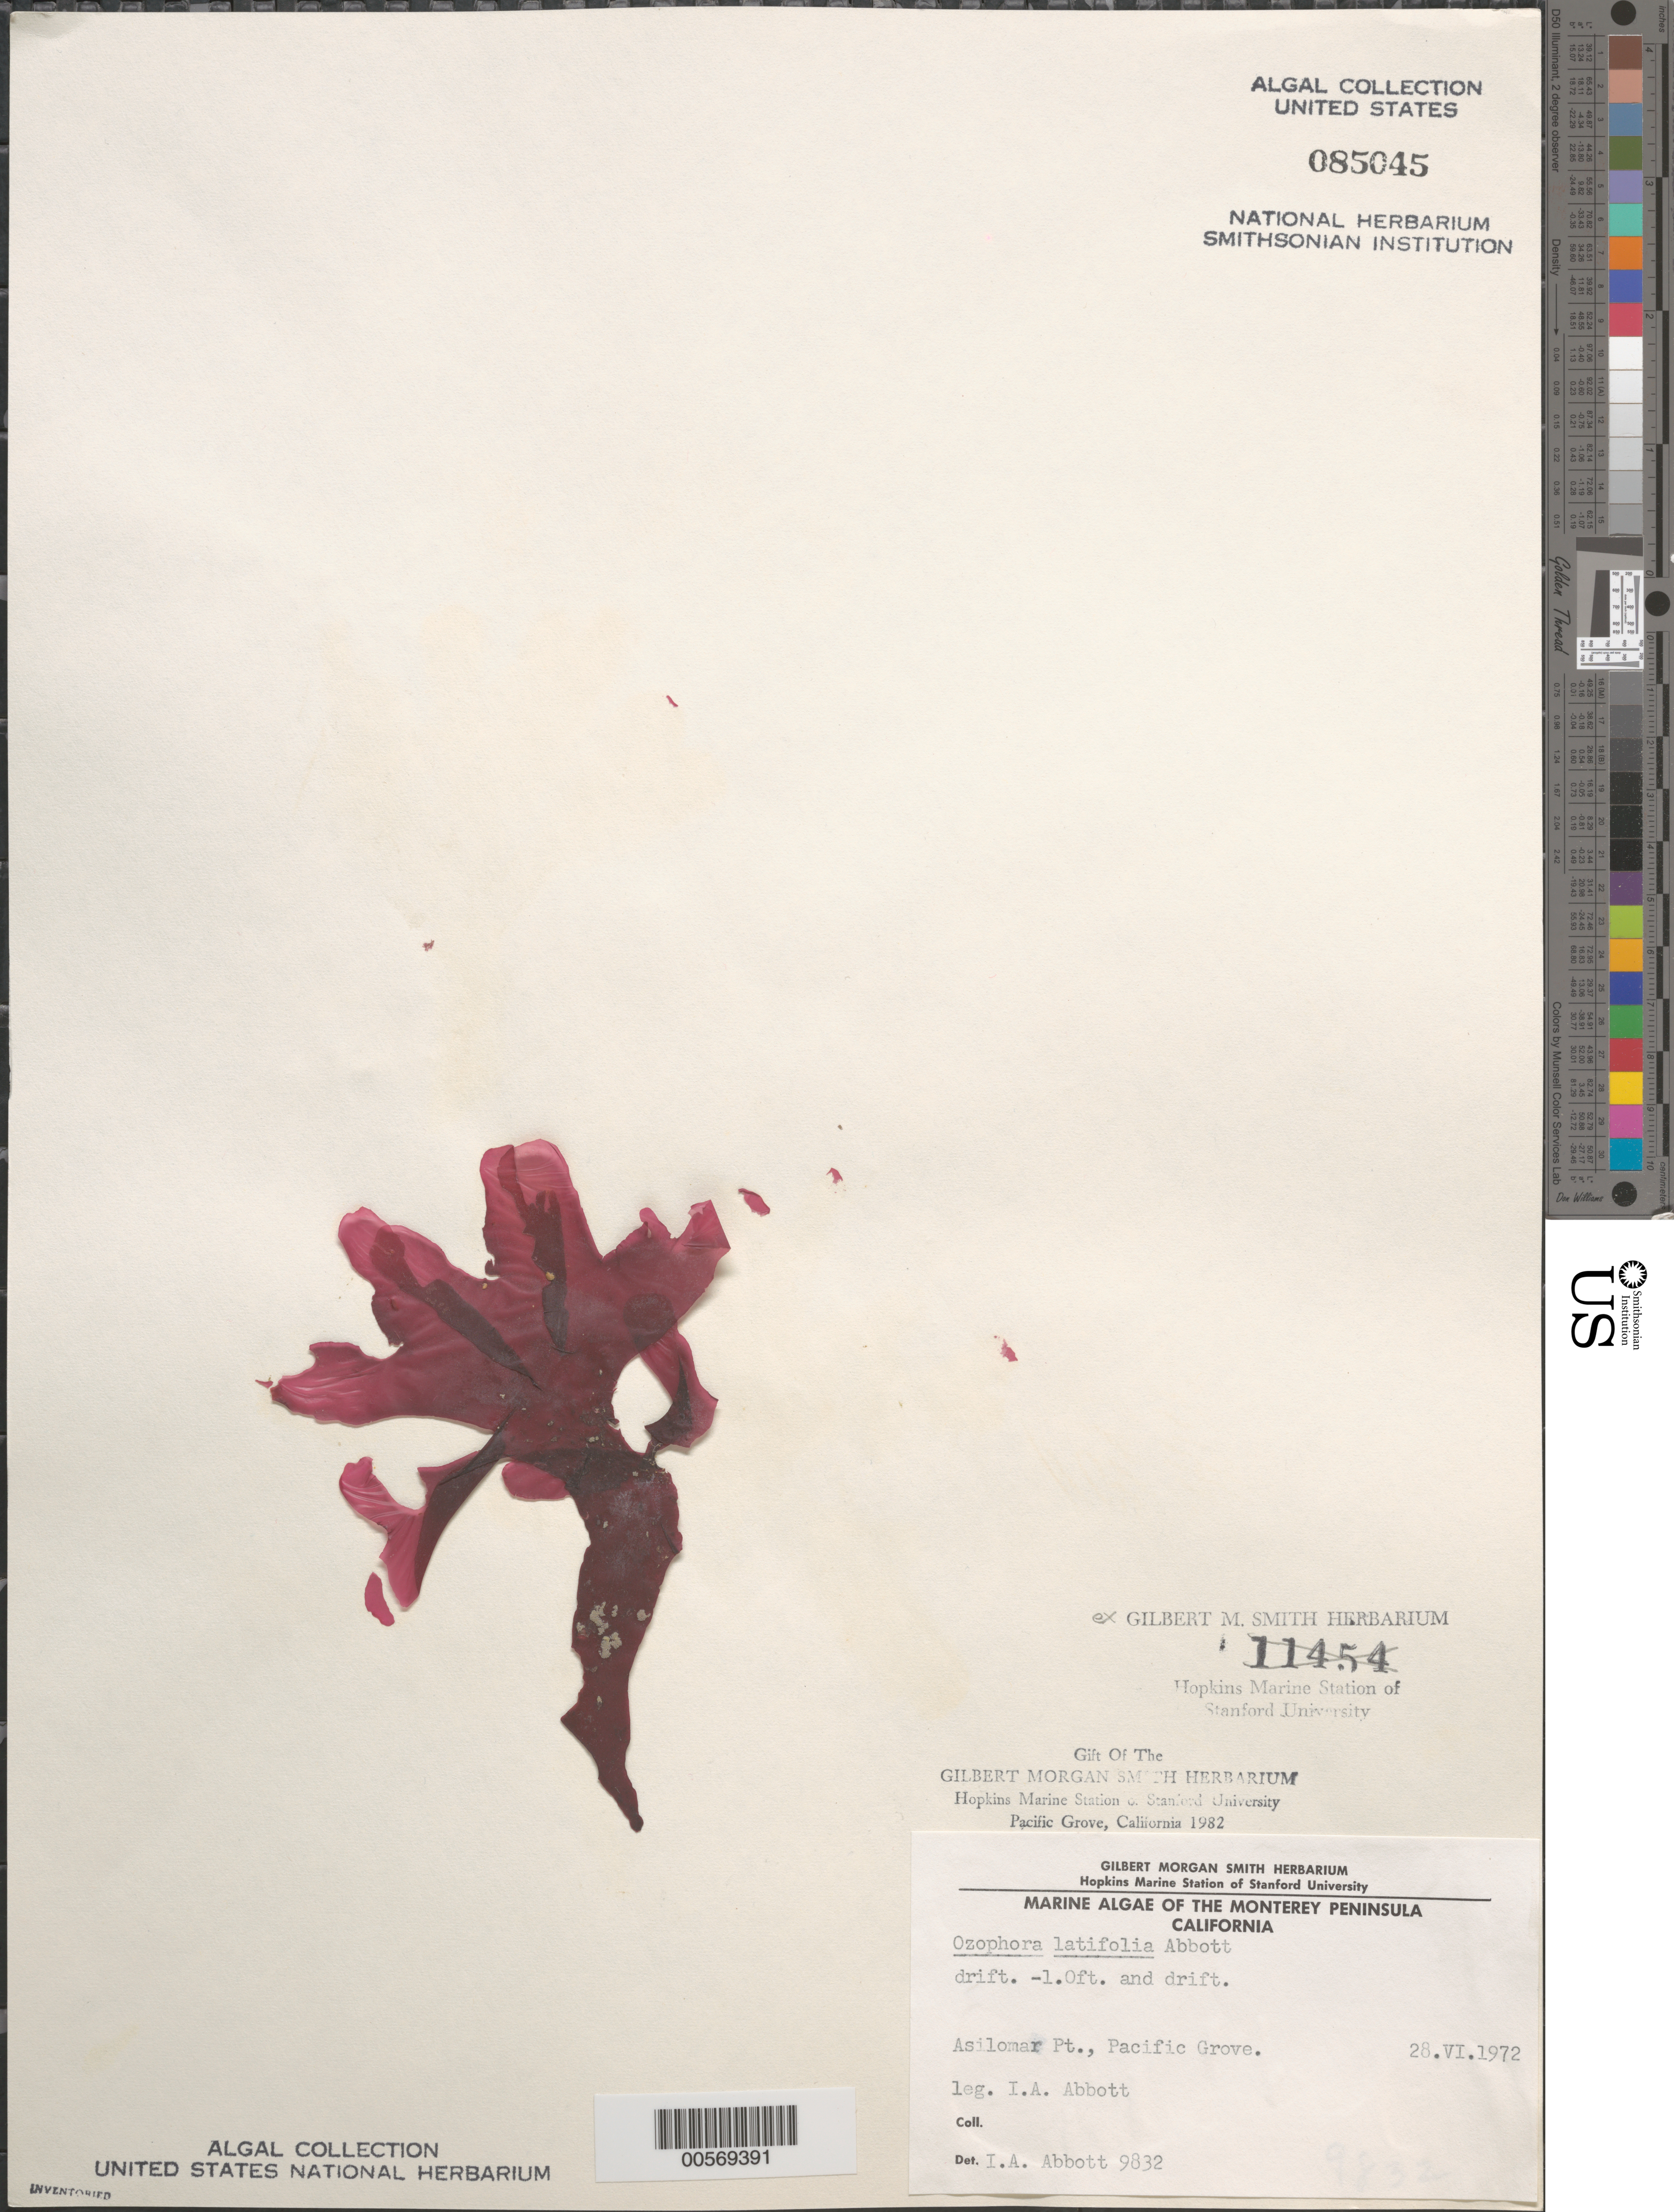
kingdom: Plantae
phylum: Rhodophyta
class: Florideophyceae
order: Gigartinales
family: Phyllophoraceae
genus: Ozophora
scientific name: Ozophora latifolia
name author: I.A. Abbott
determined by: Abbott, Isabella A.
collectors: I. A. Abbott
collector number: IAA 9832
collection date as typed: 28 Jun 1972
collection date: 1972-06-28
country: United States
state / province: California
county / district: Monterey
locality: Asilomar Point, Pacific Grove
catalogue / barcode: US 85045